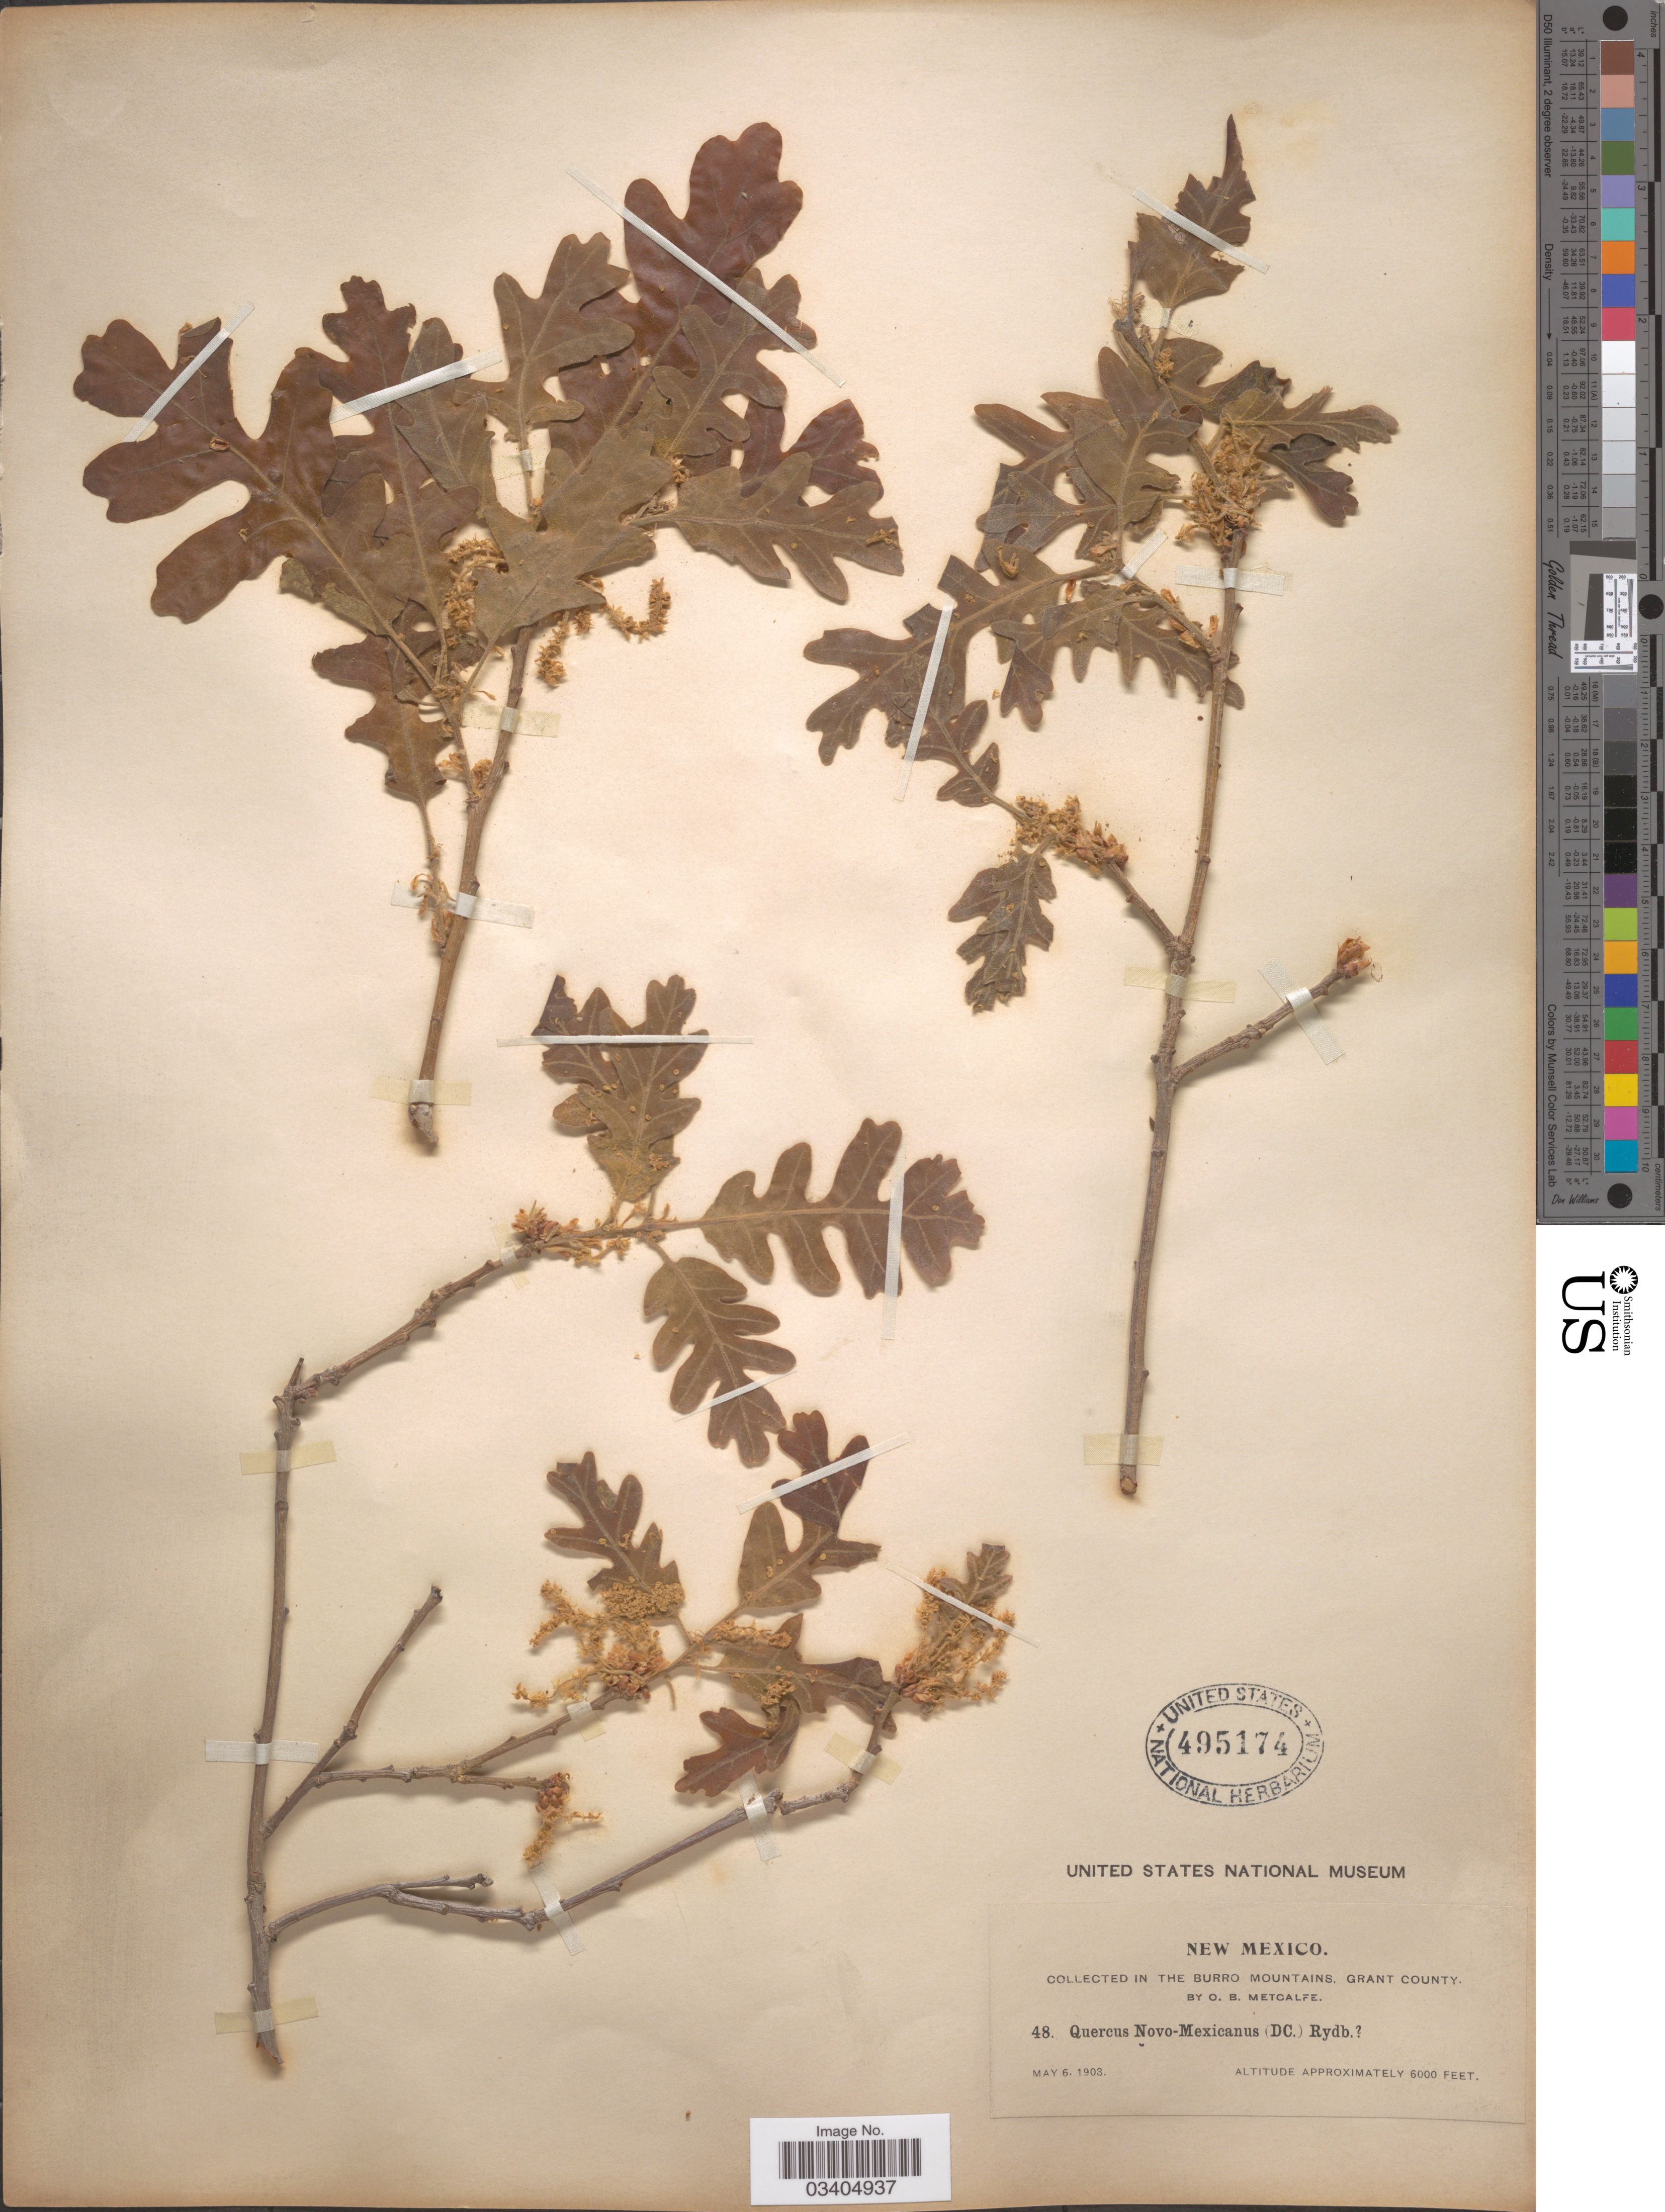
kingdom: Plantae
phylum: Tracheophyta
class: Magnoliopsida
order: Fagales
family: Fagaceae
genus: Quercus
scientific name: Quercus gambelii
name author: Nutt.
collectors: O. B. Metcalfe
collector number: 48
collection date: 1903-05-06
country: United States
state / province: New Mexico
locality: In the Burro Mountains, Grant County.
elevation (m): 1829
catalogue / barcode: US 495174